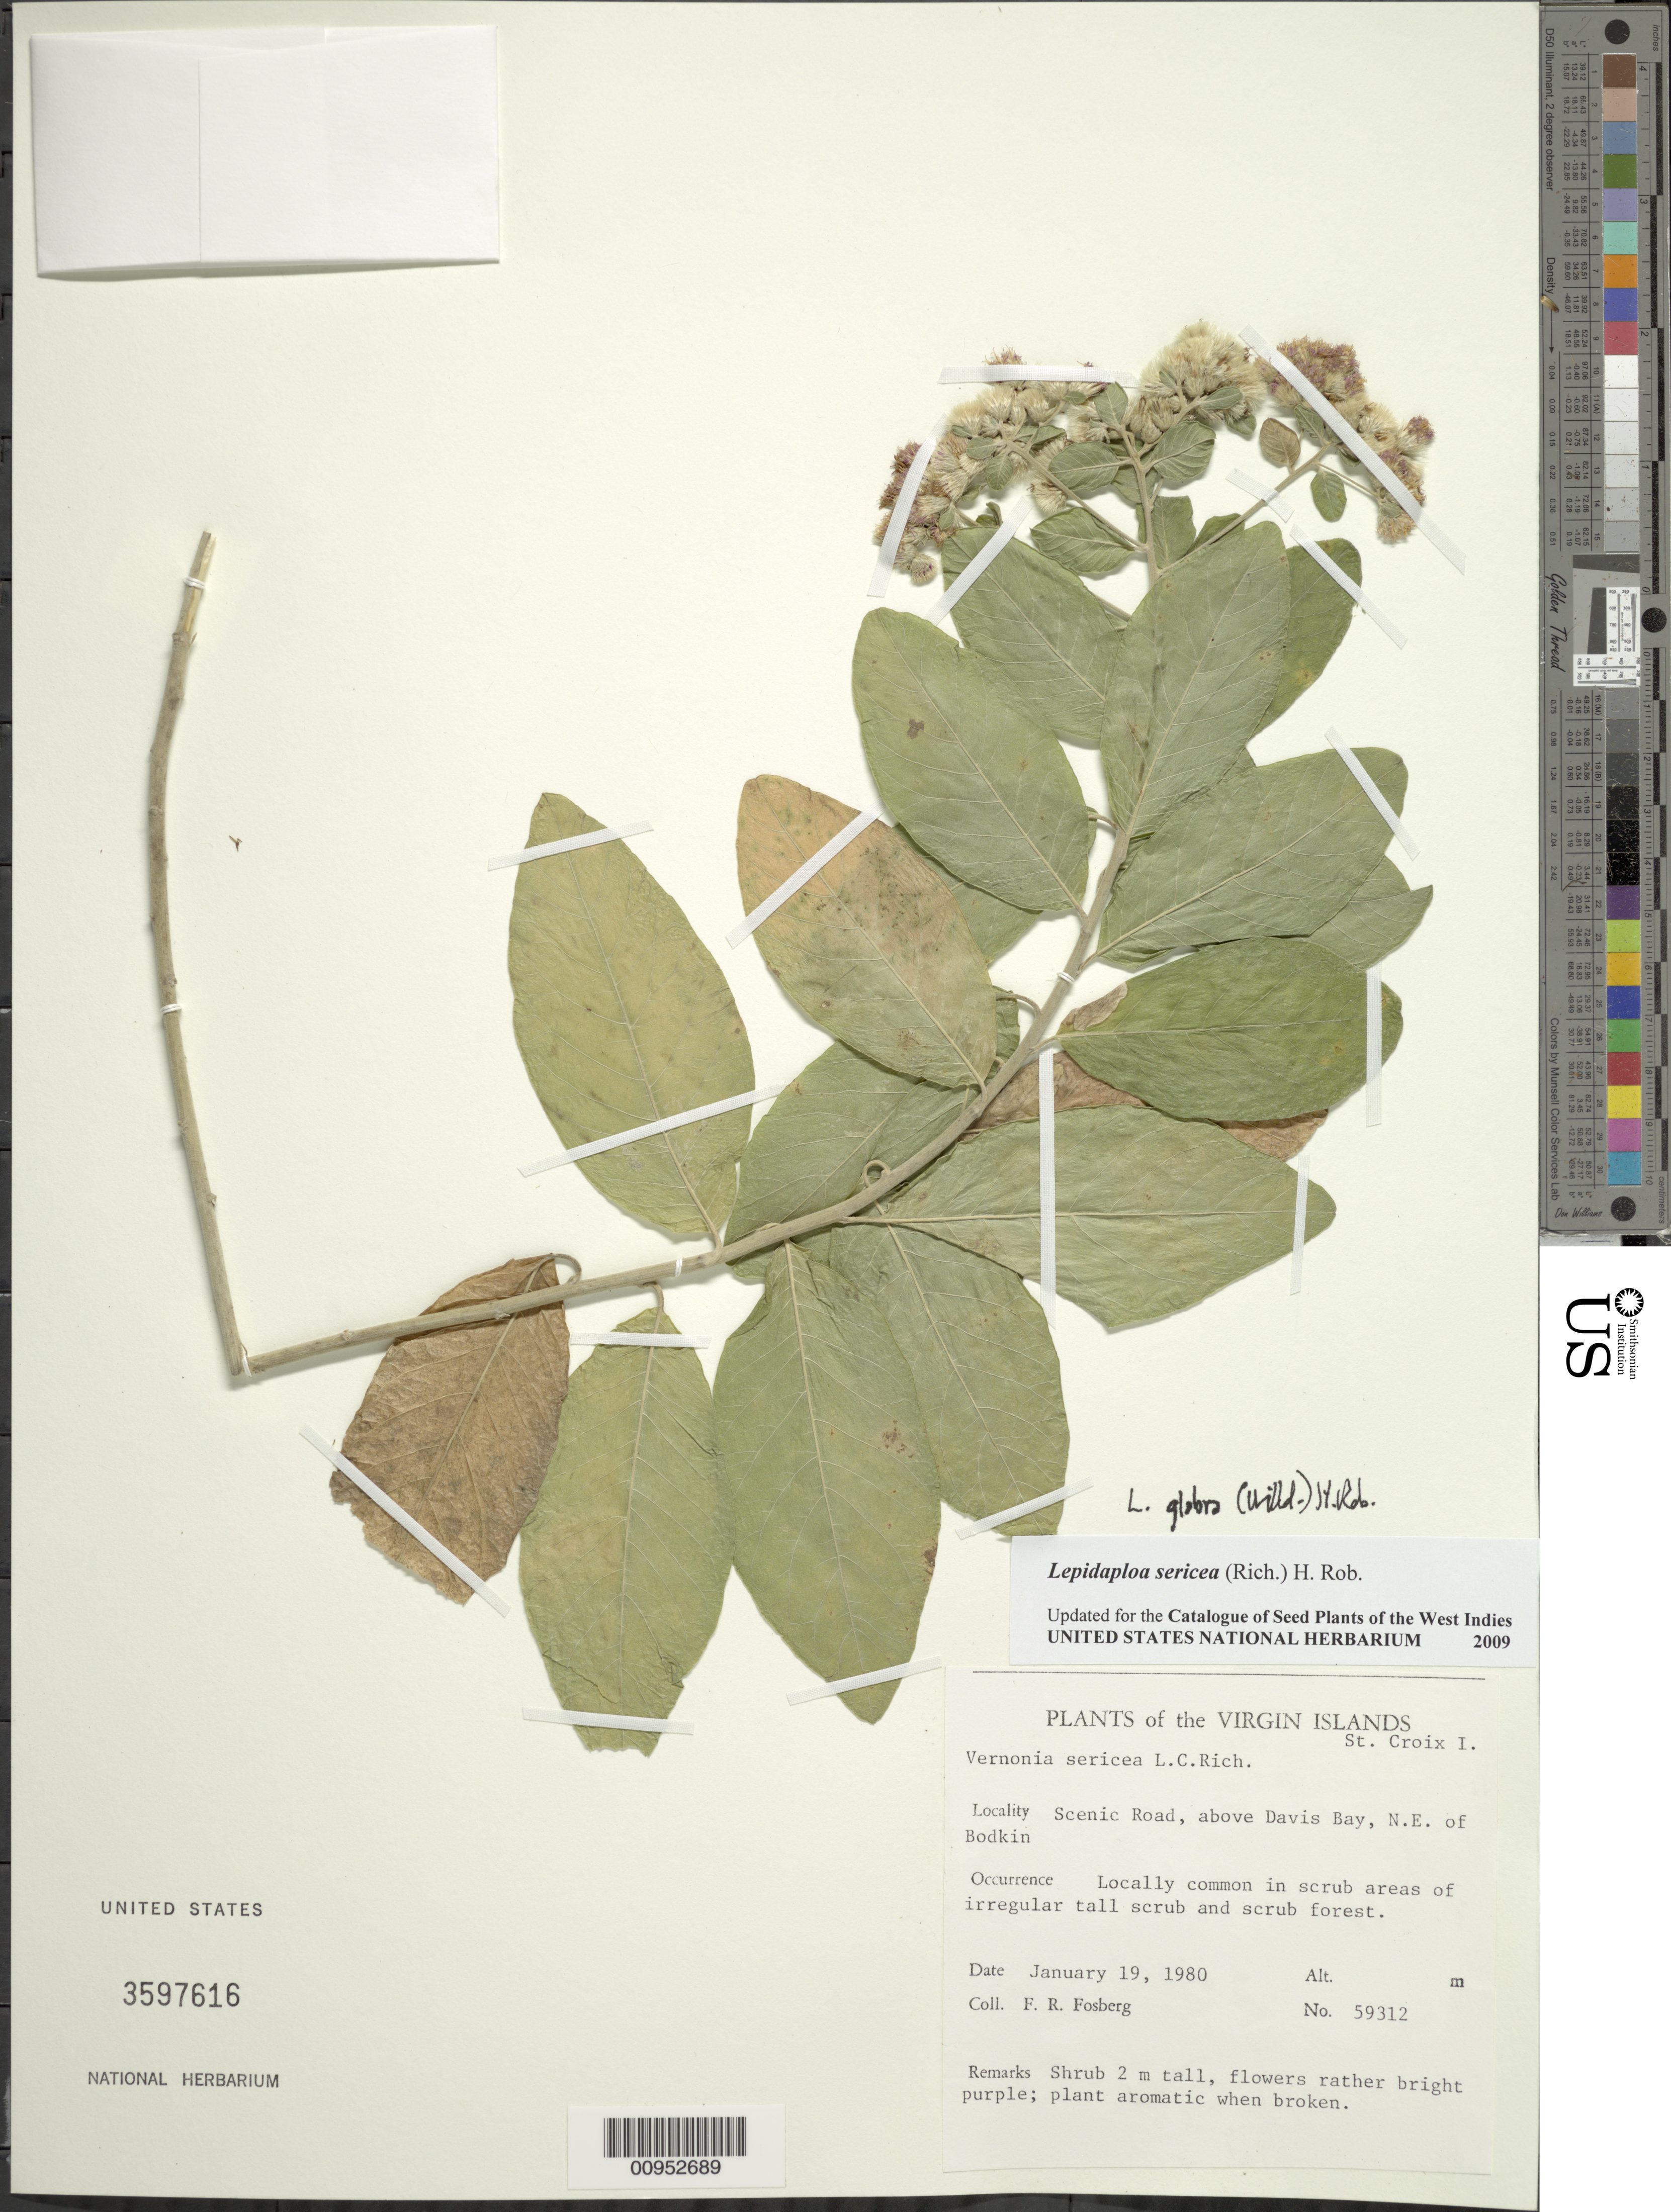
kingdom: Plantae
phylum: Tracheophyta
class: Magnoliopsida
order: Asterales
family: Asteraceae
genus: Lepidaploa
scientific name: Lepidaploa glabra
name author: (Willd.) H. Rob.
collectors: F. R. Fosberg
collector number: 59312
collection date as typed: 19 Jan 1980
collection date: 1980-01-19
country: U.S. Virgin Islands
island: St. Croix I.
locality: Scenic Road, above Davis Bay, NE of Bodkin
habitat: Locally common in scrub areas of irregular tall scrub and scrub forest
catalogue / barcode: US 3597616